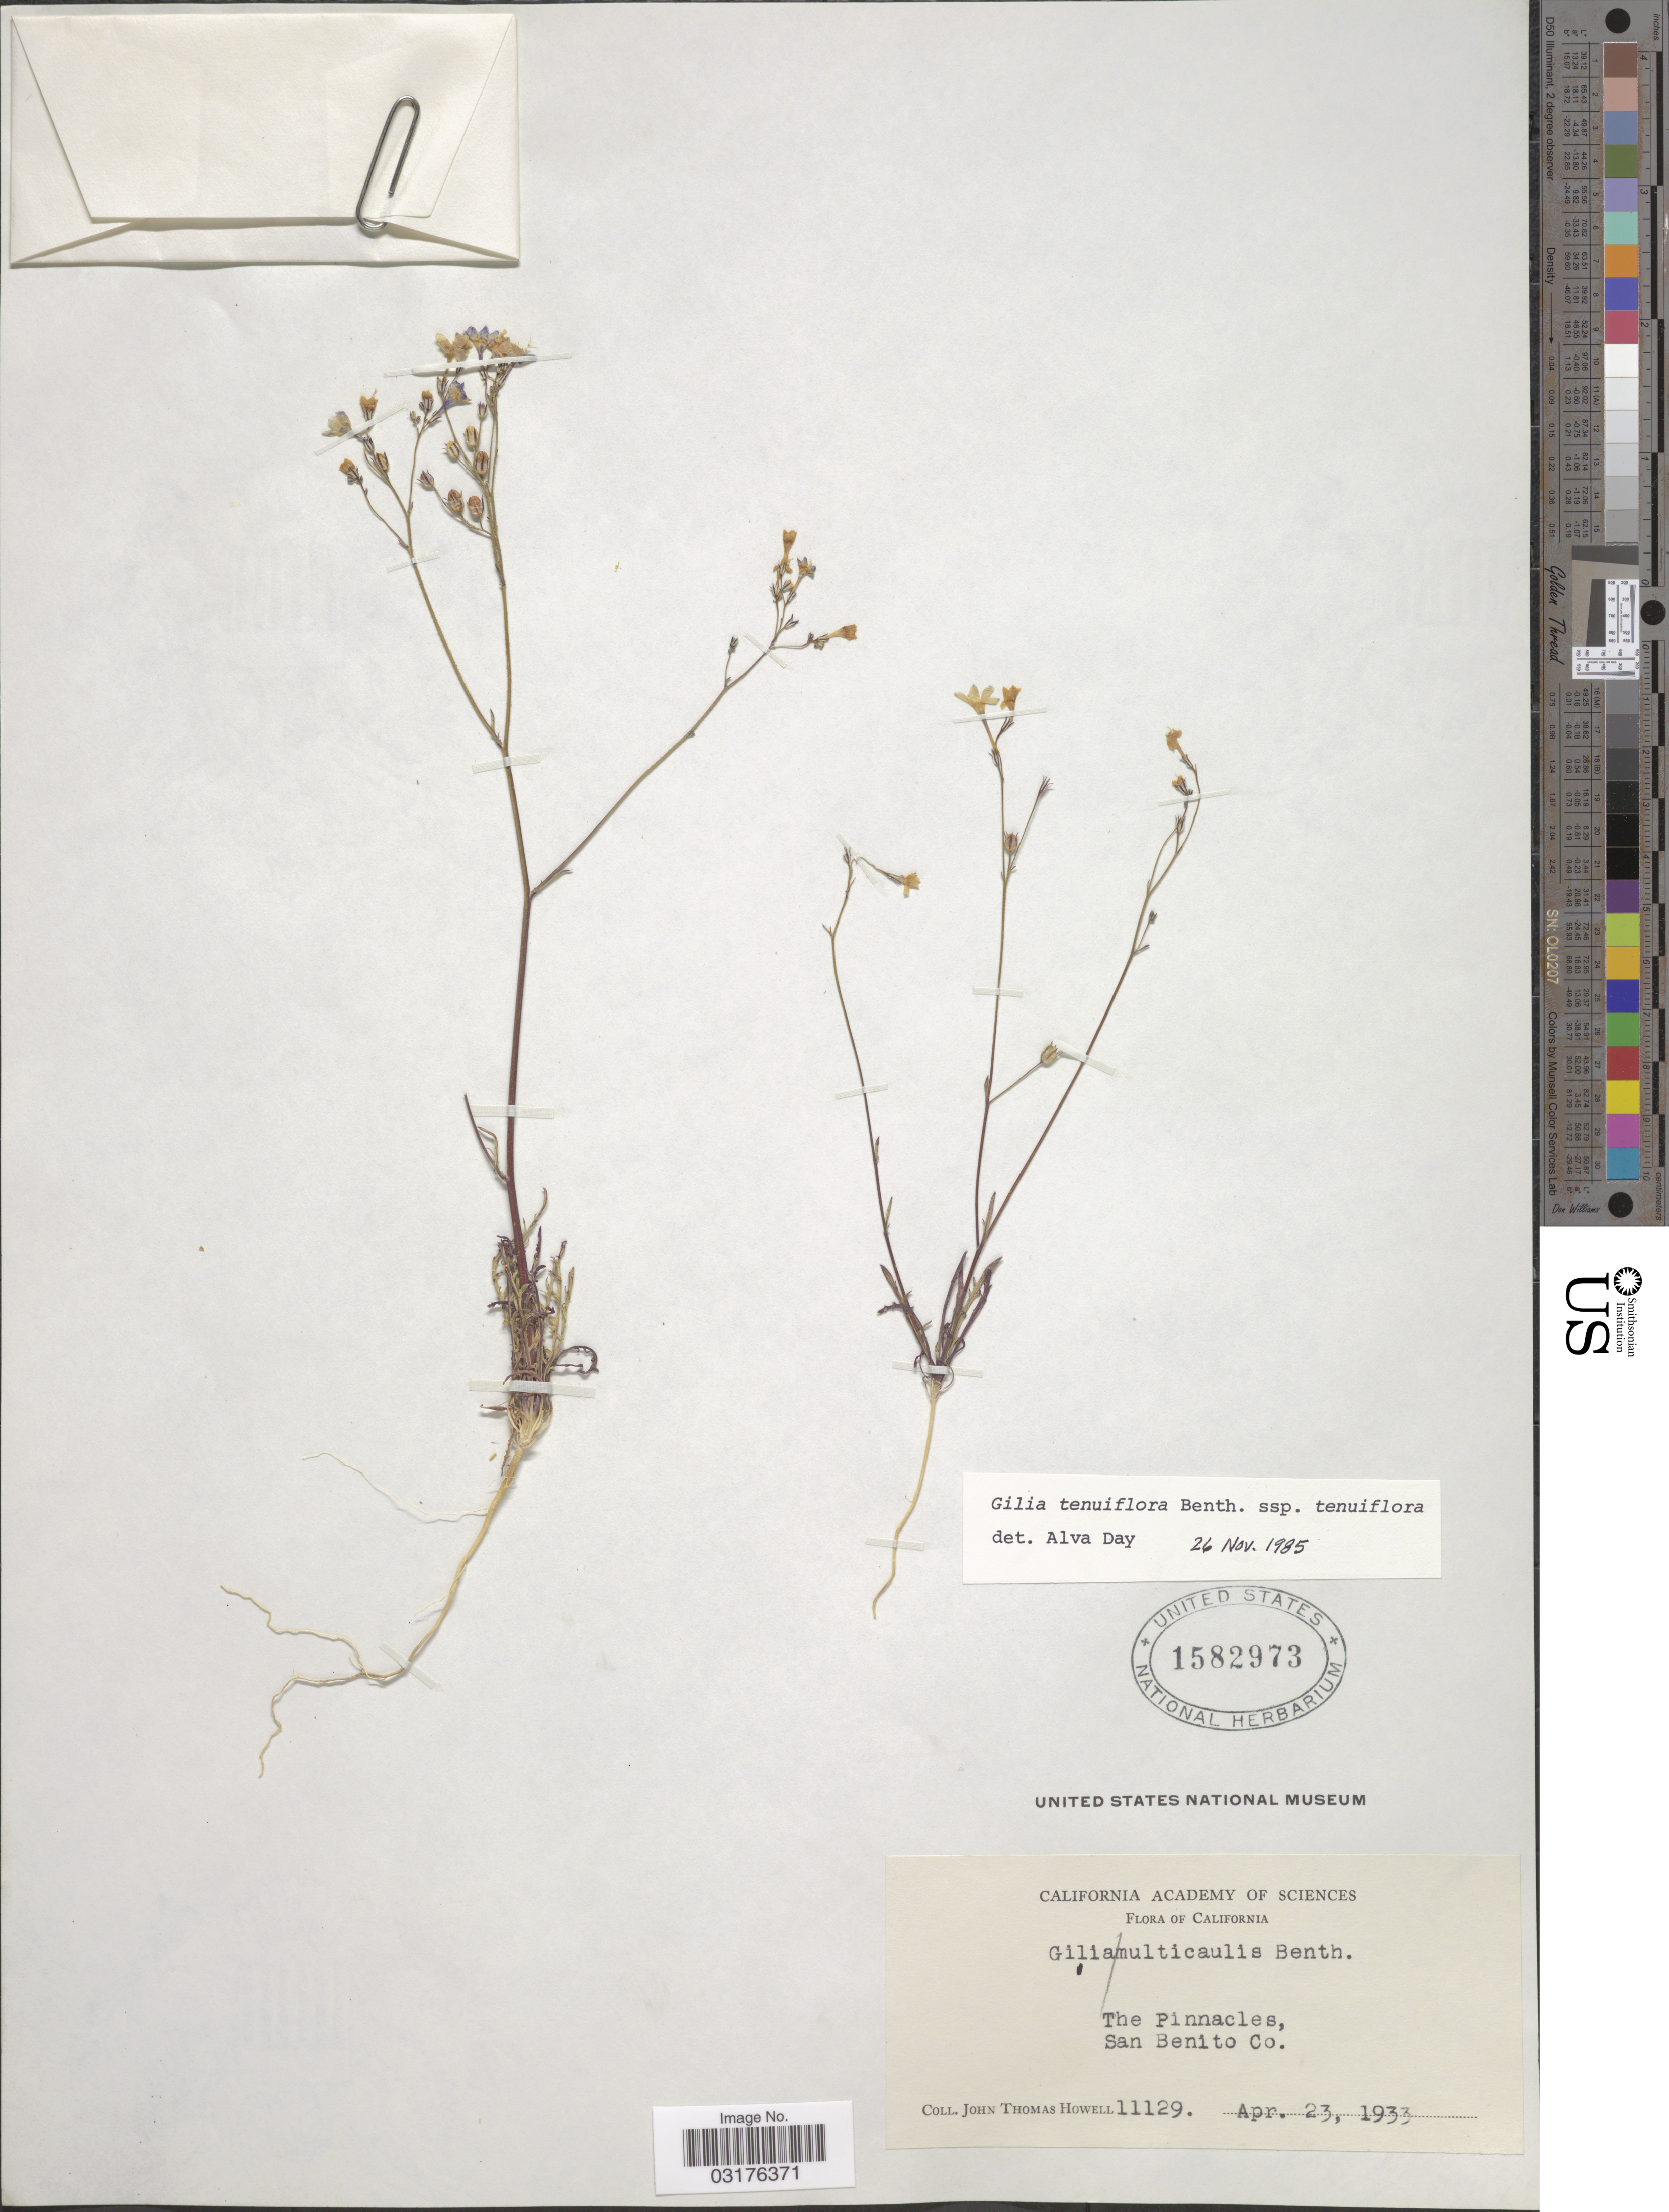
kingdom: Plantae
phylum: Tracheophyta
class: Magnoliopsida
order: Ericales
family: Polemoniaceae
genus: Gilia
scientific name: Gilia tenuiflora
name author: Benth.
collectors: J. T. Howell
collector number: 11129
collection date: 1933-04-23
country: United States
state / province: California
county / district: San Benito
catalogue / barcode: US 1582973